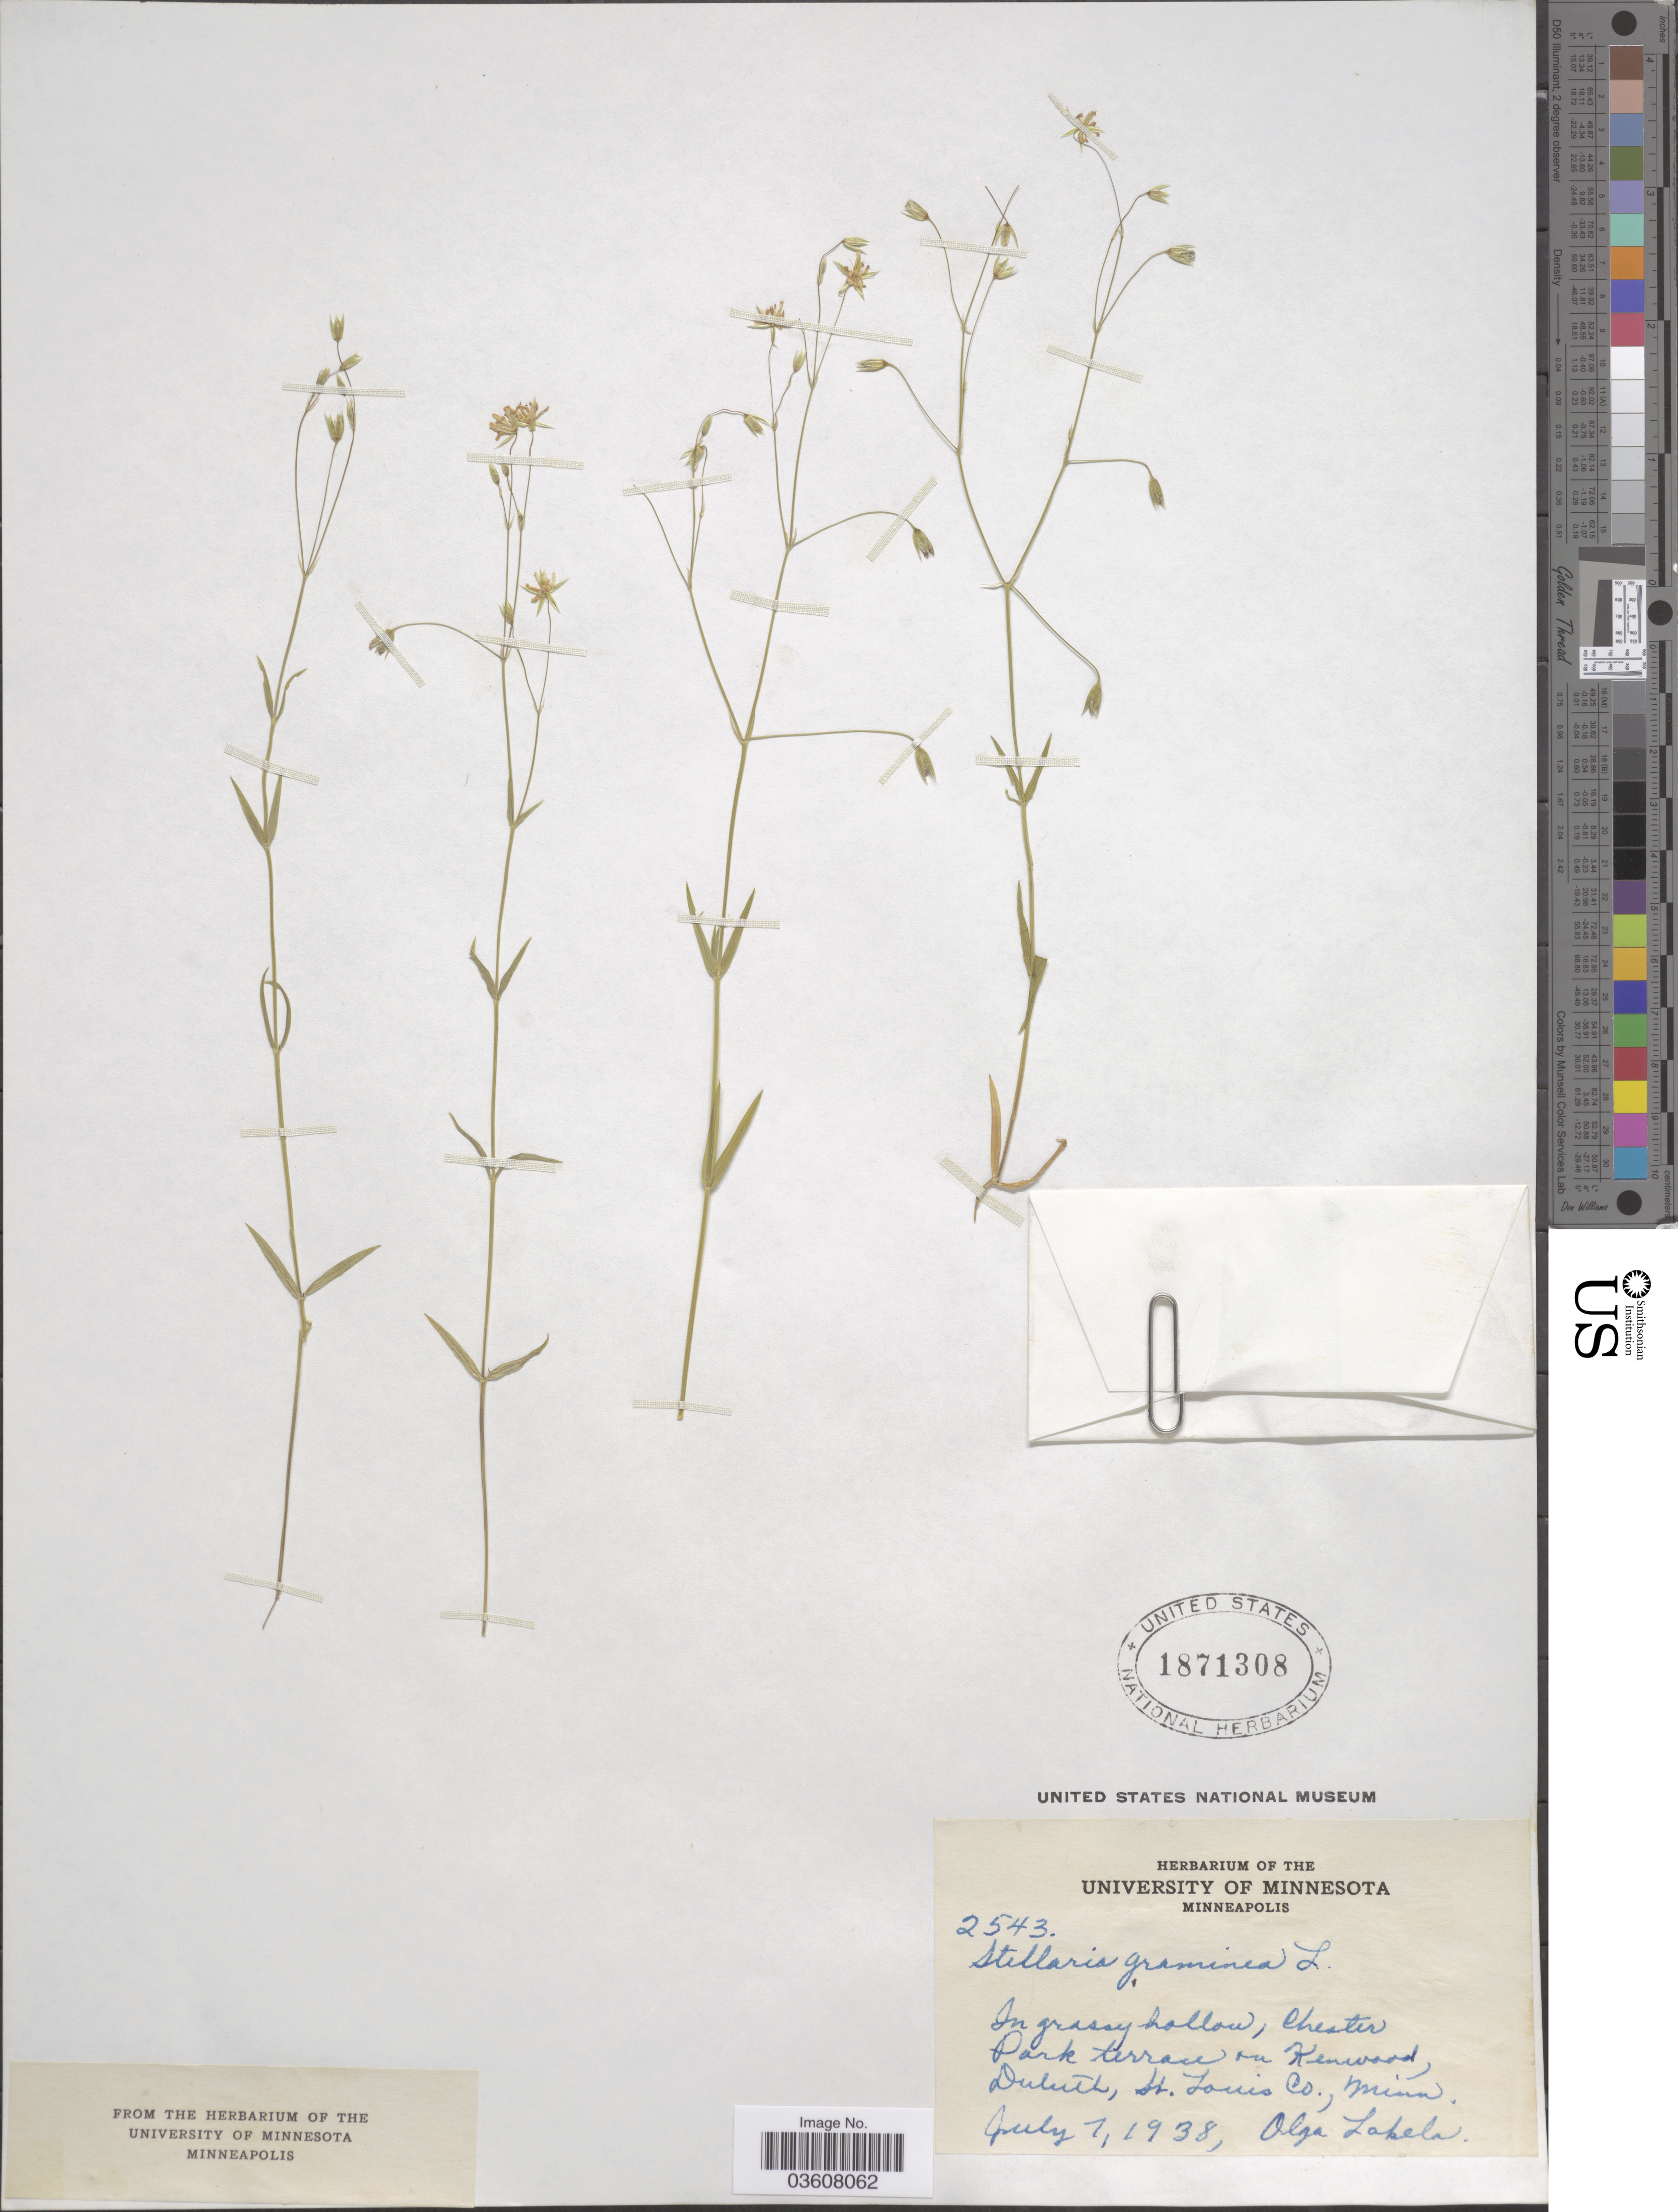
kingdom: Plantae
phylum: Tracheophyta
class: Magnoliopsida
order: Caryophyllales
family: Caryophyllaceae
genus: Stellaria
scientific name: Stellaria graminea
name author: L.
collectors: O. K. Lakela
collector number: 2543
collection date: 1938-07-07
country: United States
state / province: Minnesota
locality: Chester Park terrace on Kenwood, Duluth, St. Louis Co.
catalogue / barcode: US 1871308